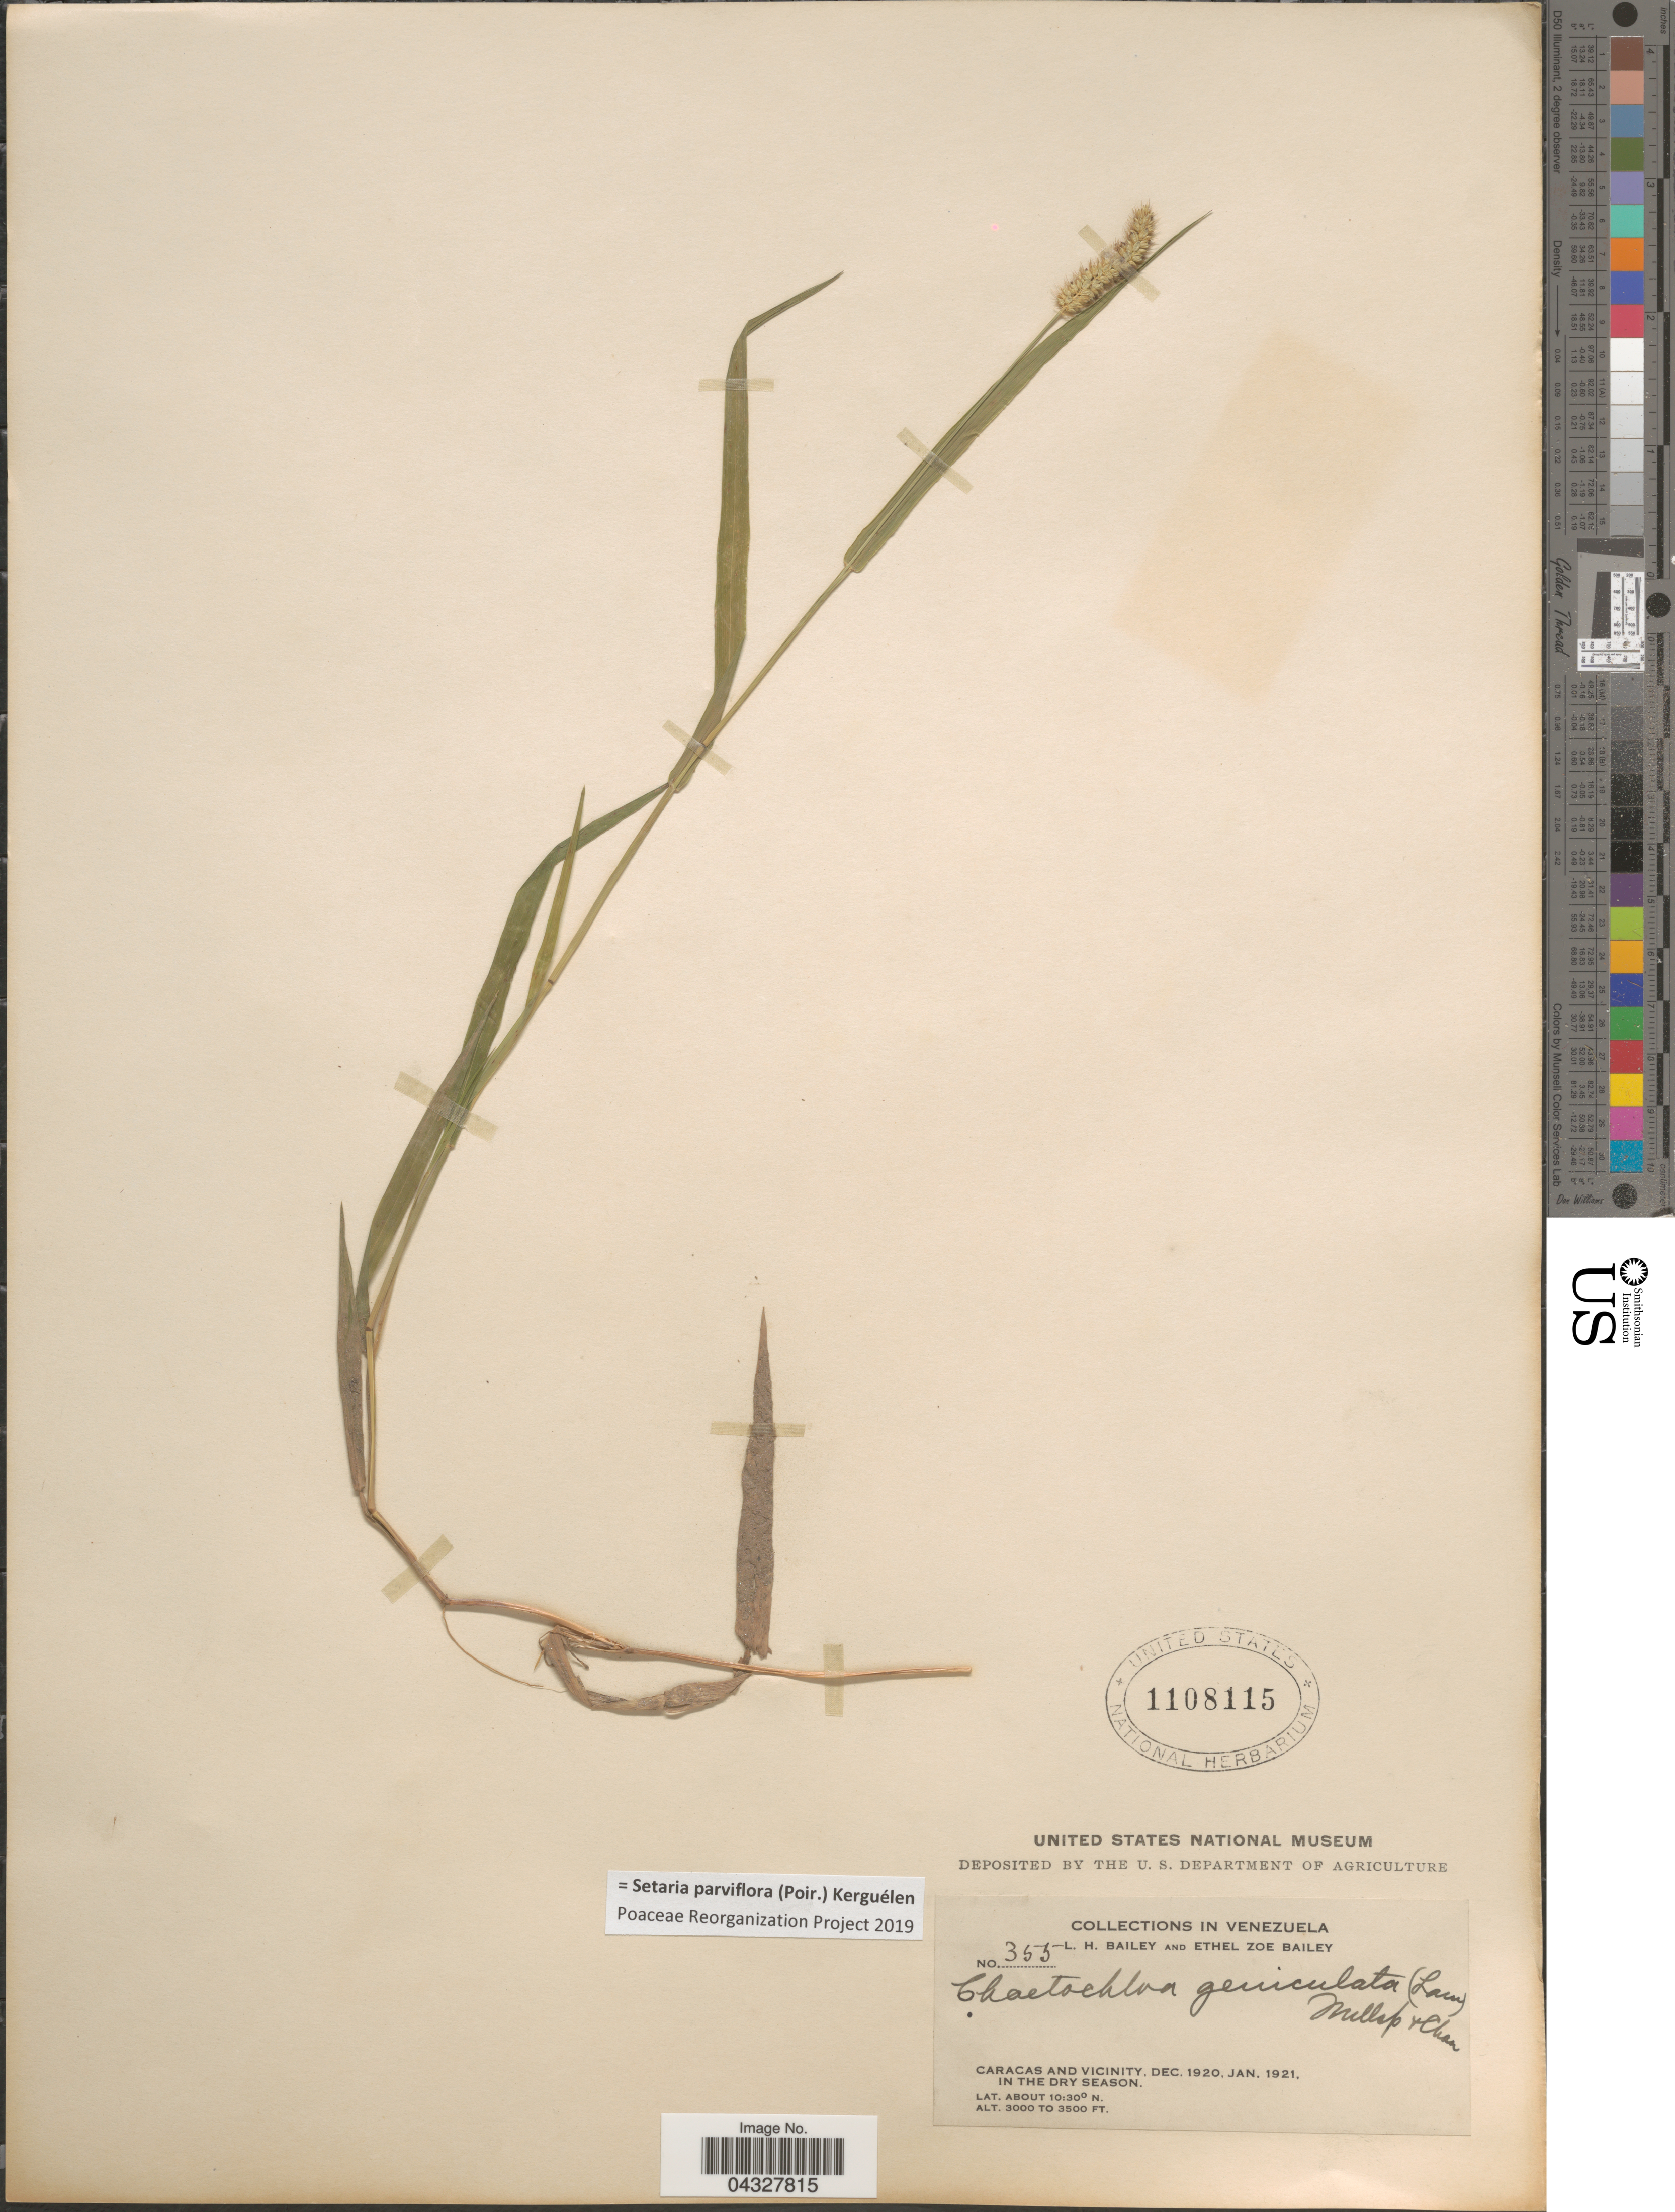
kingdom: Plantae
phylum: Tracheophyta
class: Liliopsida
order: Poales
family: Poaceae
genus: Setaria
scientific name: Setaria parviflora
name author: (Poir.) Kerguélen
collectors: L. H. Bailey & E. Z. Bailey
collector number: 355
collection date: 1920-12/1921-01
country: Venezuela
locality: Caracas And Vicinity.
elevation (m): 914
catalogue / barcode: US 1108115